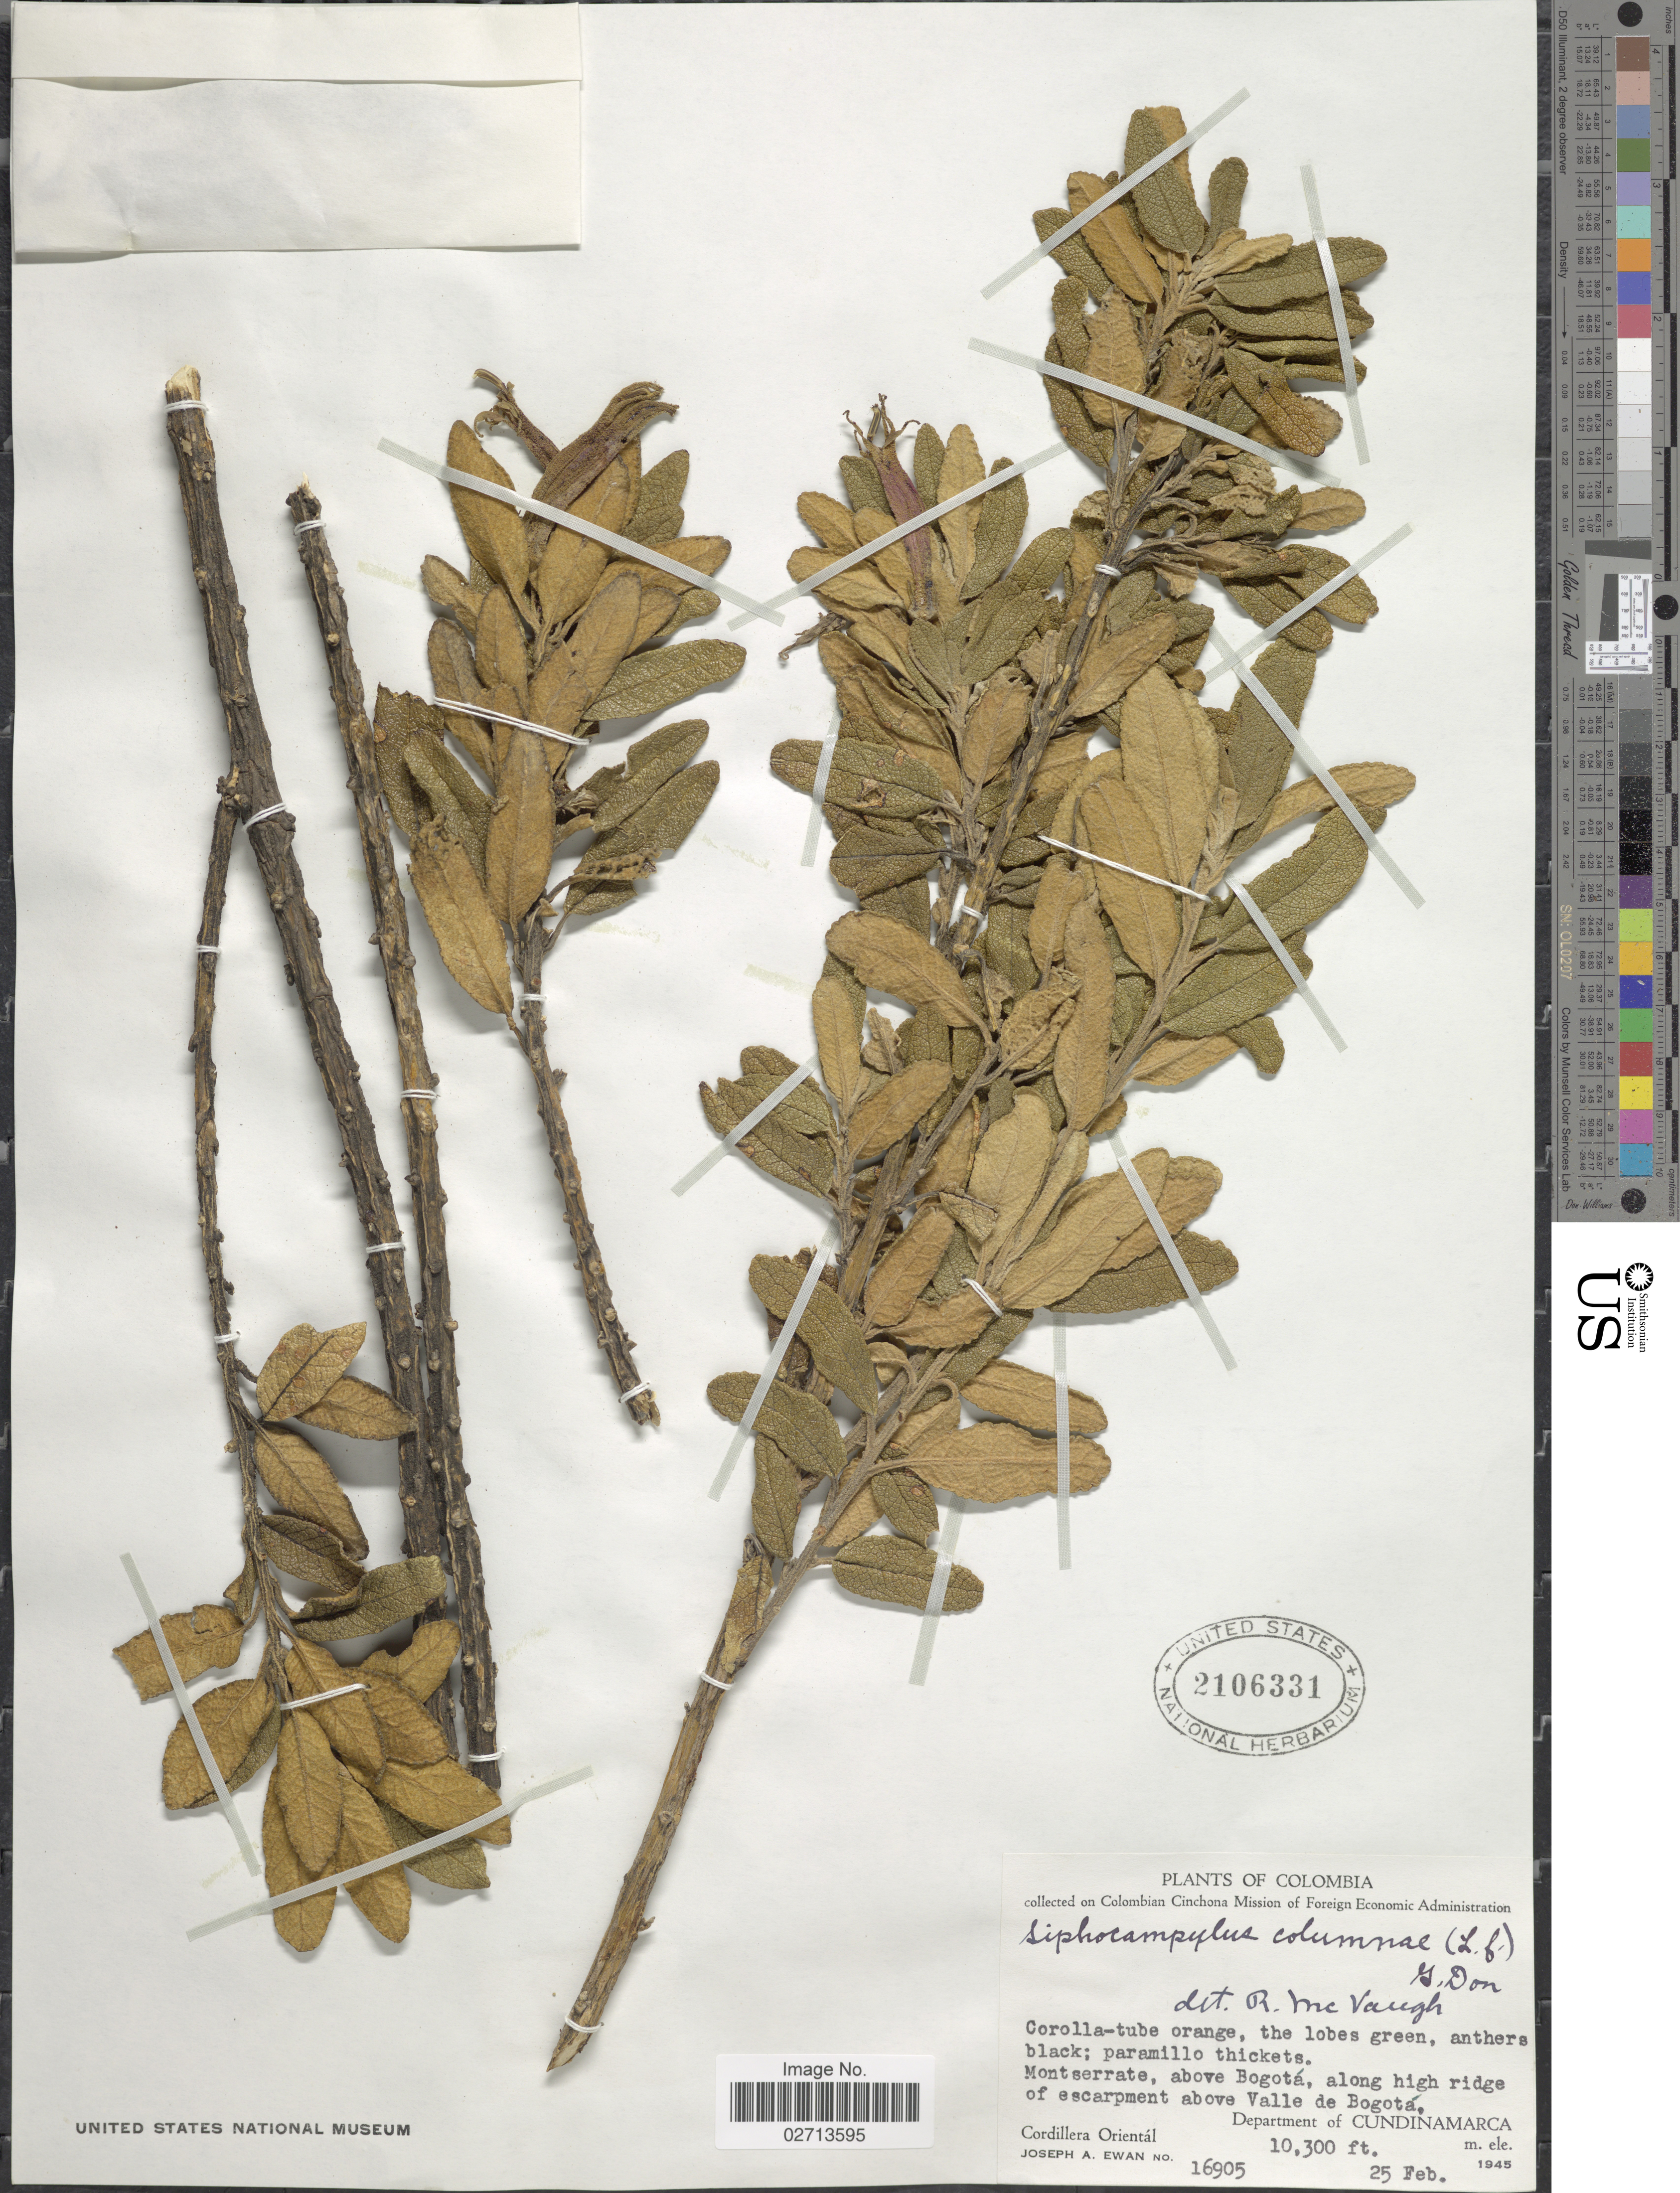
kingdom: Plantae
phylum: Tracheophyta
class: Magnoliopsida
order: Asterales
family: Campanulaceae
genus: Siphocampylus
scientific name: Siphocampylus columnae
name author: (L. f.) G. Don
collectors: J. A. Ewan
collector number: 16905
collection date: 1945-02-25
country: Colombia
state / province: Cundinamarca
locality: Montserrate, above Bogota, along high ridge of escarpment above Valle de Bogota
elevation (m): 3139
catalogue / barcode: US 2106331